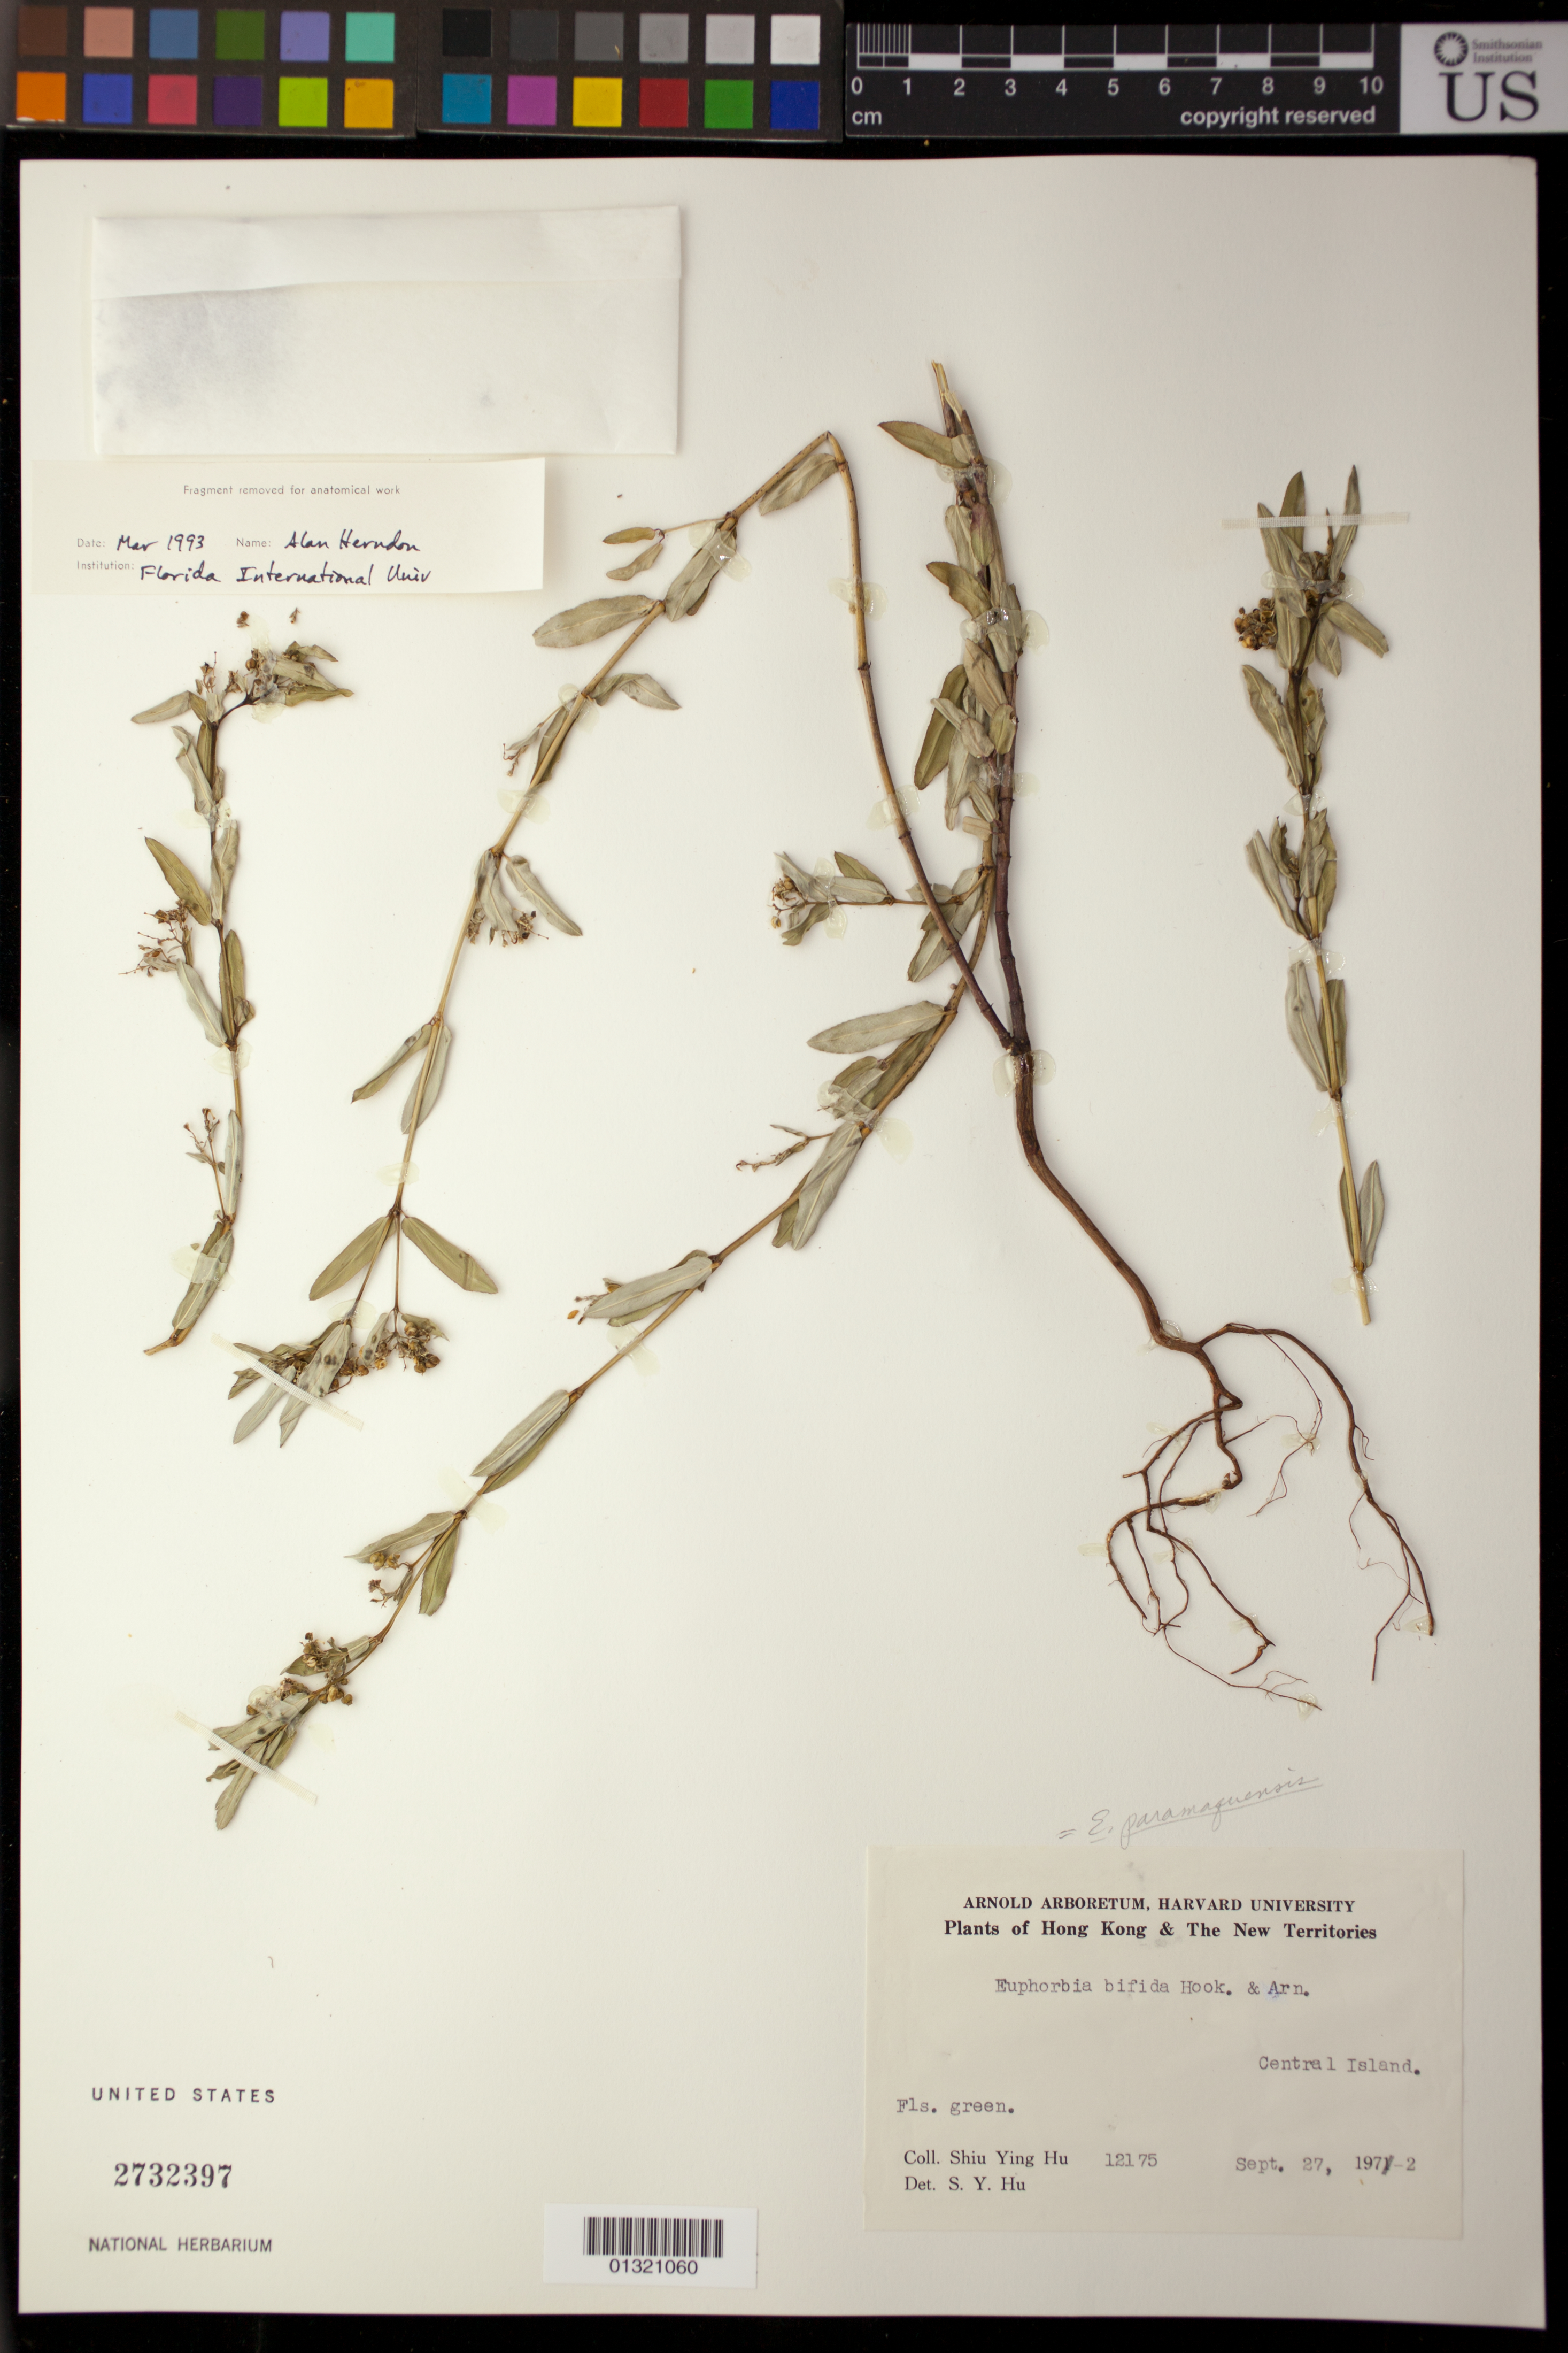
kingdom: Plantae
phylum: Tracheophyta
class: Magnoliopsida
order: Malpighiales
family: Euphorbiaceae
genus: Euphorbia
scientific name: Euphorbia bifida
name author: Hook. & Arn.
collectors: S. Y. Hu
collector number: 12175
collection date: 1972-09-27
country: China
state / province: Hong Kong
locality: Central [Centre] Island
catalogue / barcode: US 2732397